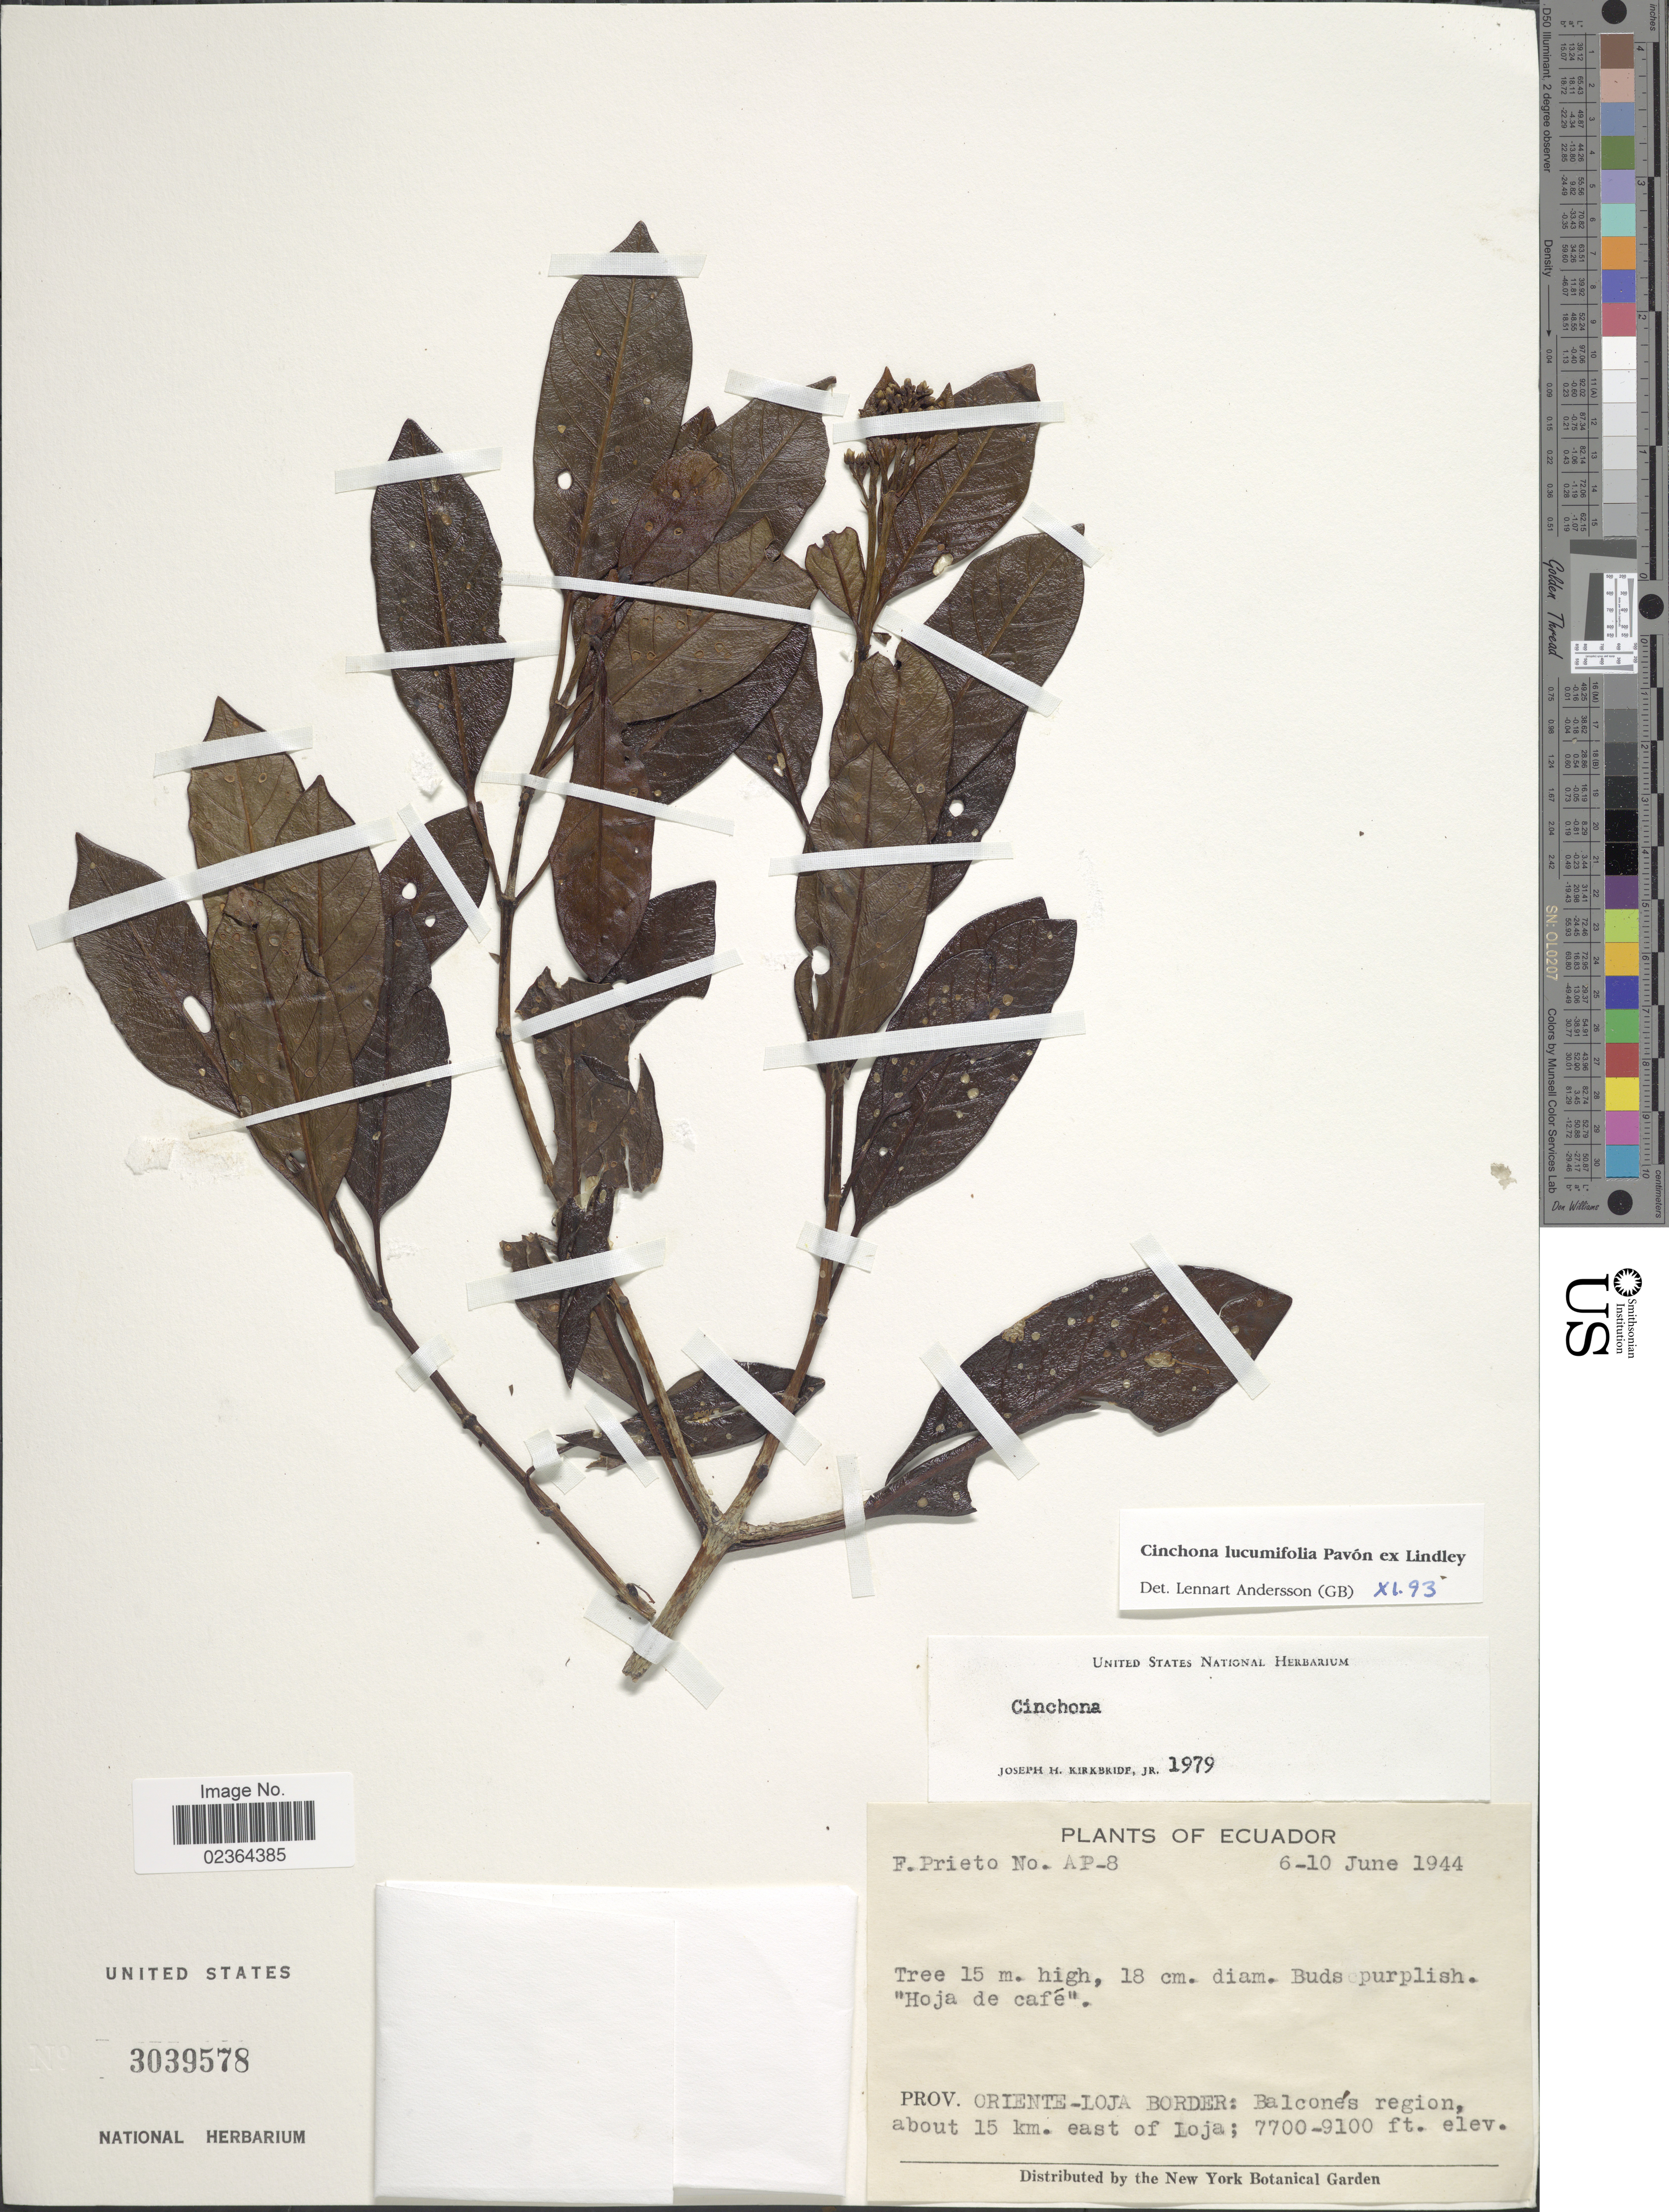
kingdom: Plantae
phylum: Tracheophyta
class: Magnoliopsida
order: Gentianales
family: Rubiaceae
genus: Cinchona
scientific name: Cinchona lucumifolia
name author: Pav. ex Lindl.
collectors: F. Prieto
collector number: AP-8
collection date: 1944-06-06/1944-06-10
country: Ecuador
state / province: Loja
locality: Prov. Oriente-Loja Border: Balcones region about 15 km. east of Loja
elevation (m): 2347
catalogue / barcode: US 3039578